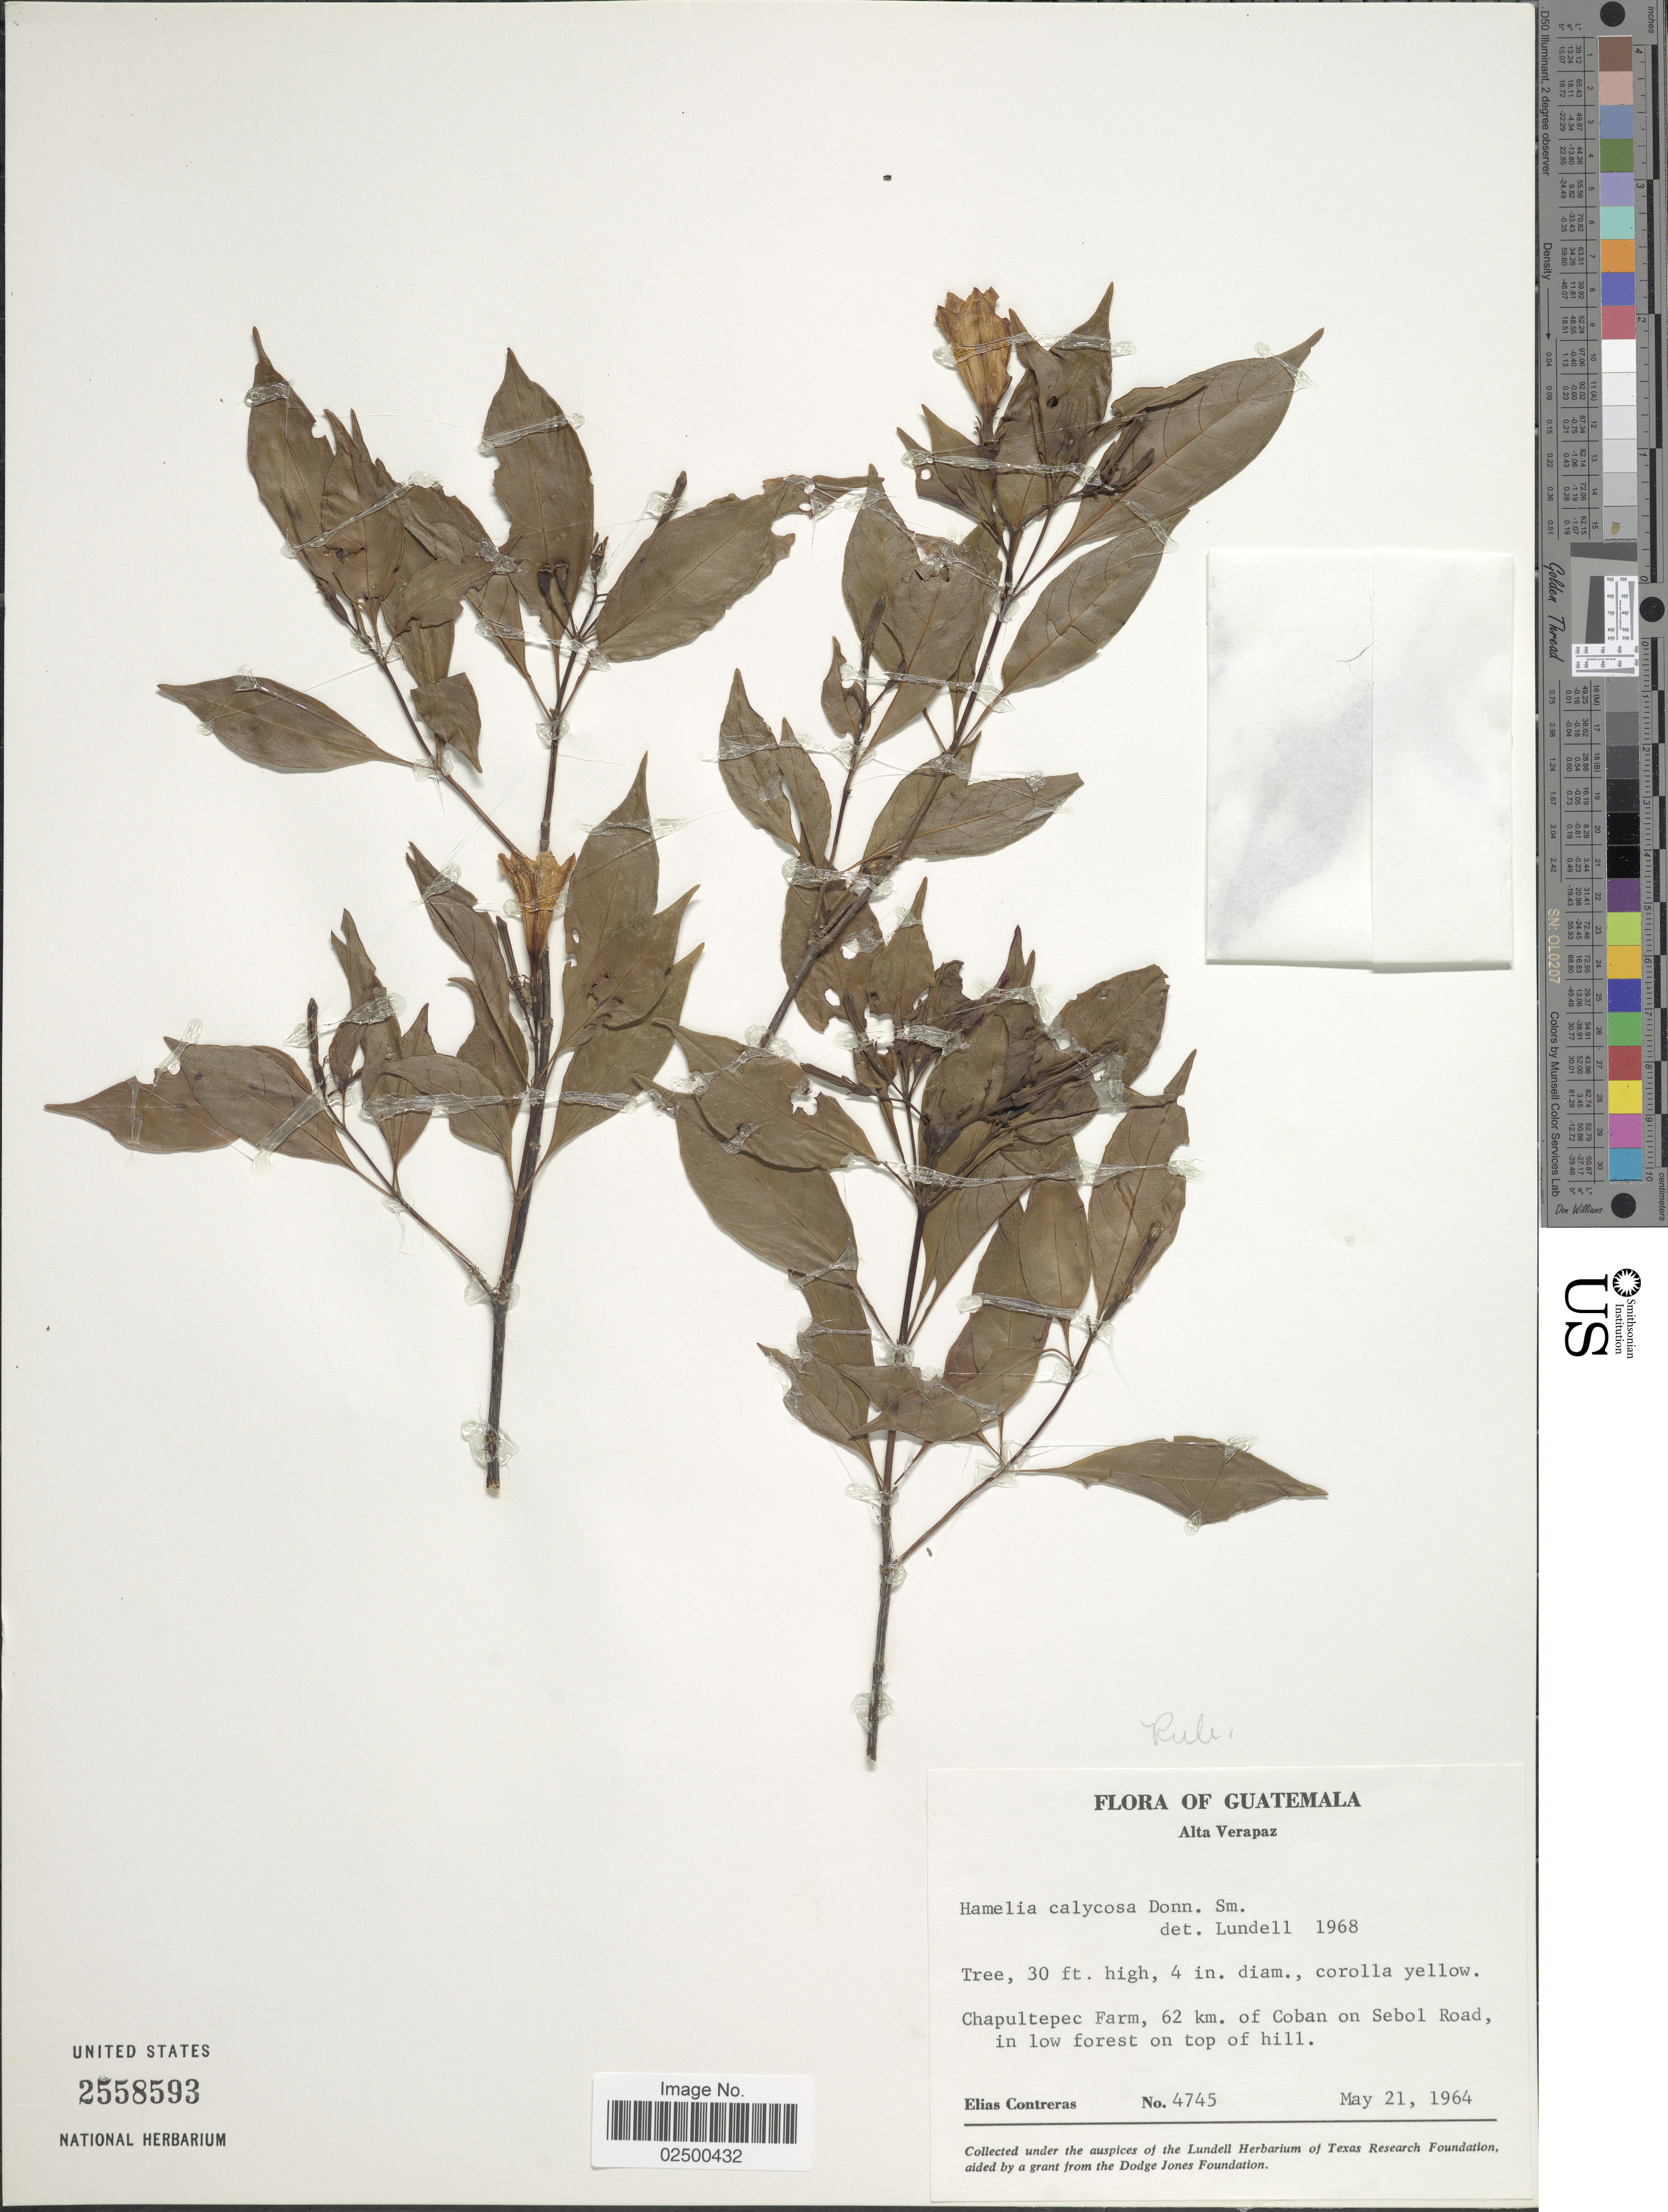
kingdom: Plantae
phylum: Tracheophyta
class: Magnoliopsida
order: Gentianales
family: Rubiaceae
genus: Hamelia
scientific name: Hamelia calycosa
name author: Donn. Sm.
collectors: E. Contreras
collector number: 4745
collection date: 1964-05-21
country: Guatemala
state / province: Alta Verapaz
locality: Alta Verapaz, Chapultepec Farm, 62 km. of Coban on Sebol Road, in low forest on top of hill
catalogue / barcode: US 2558593